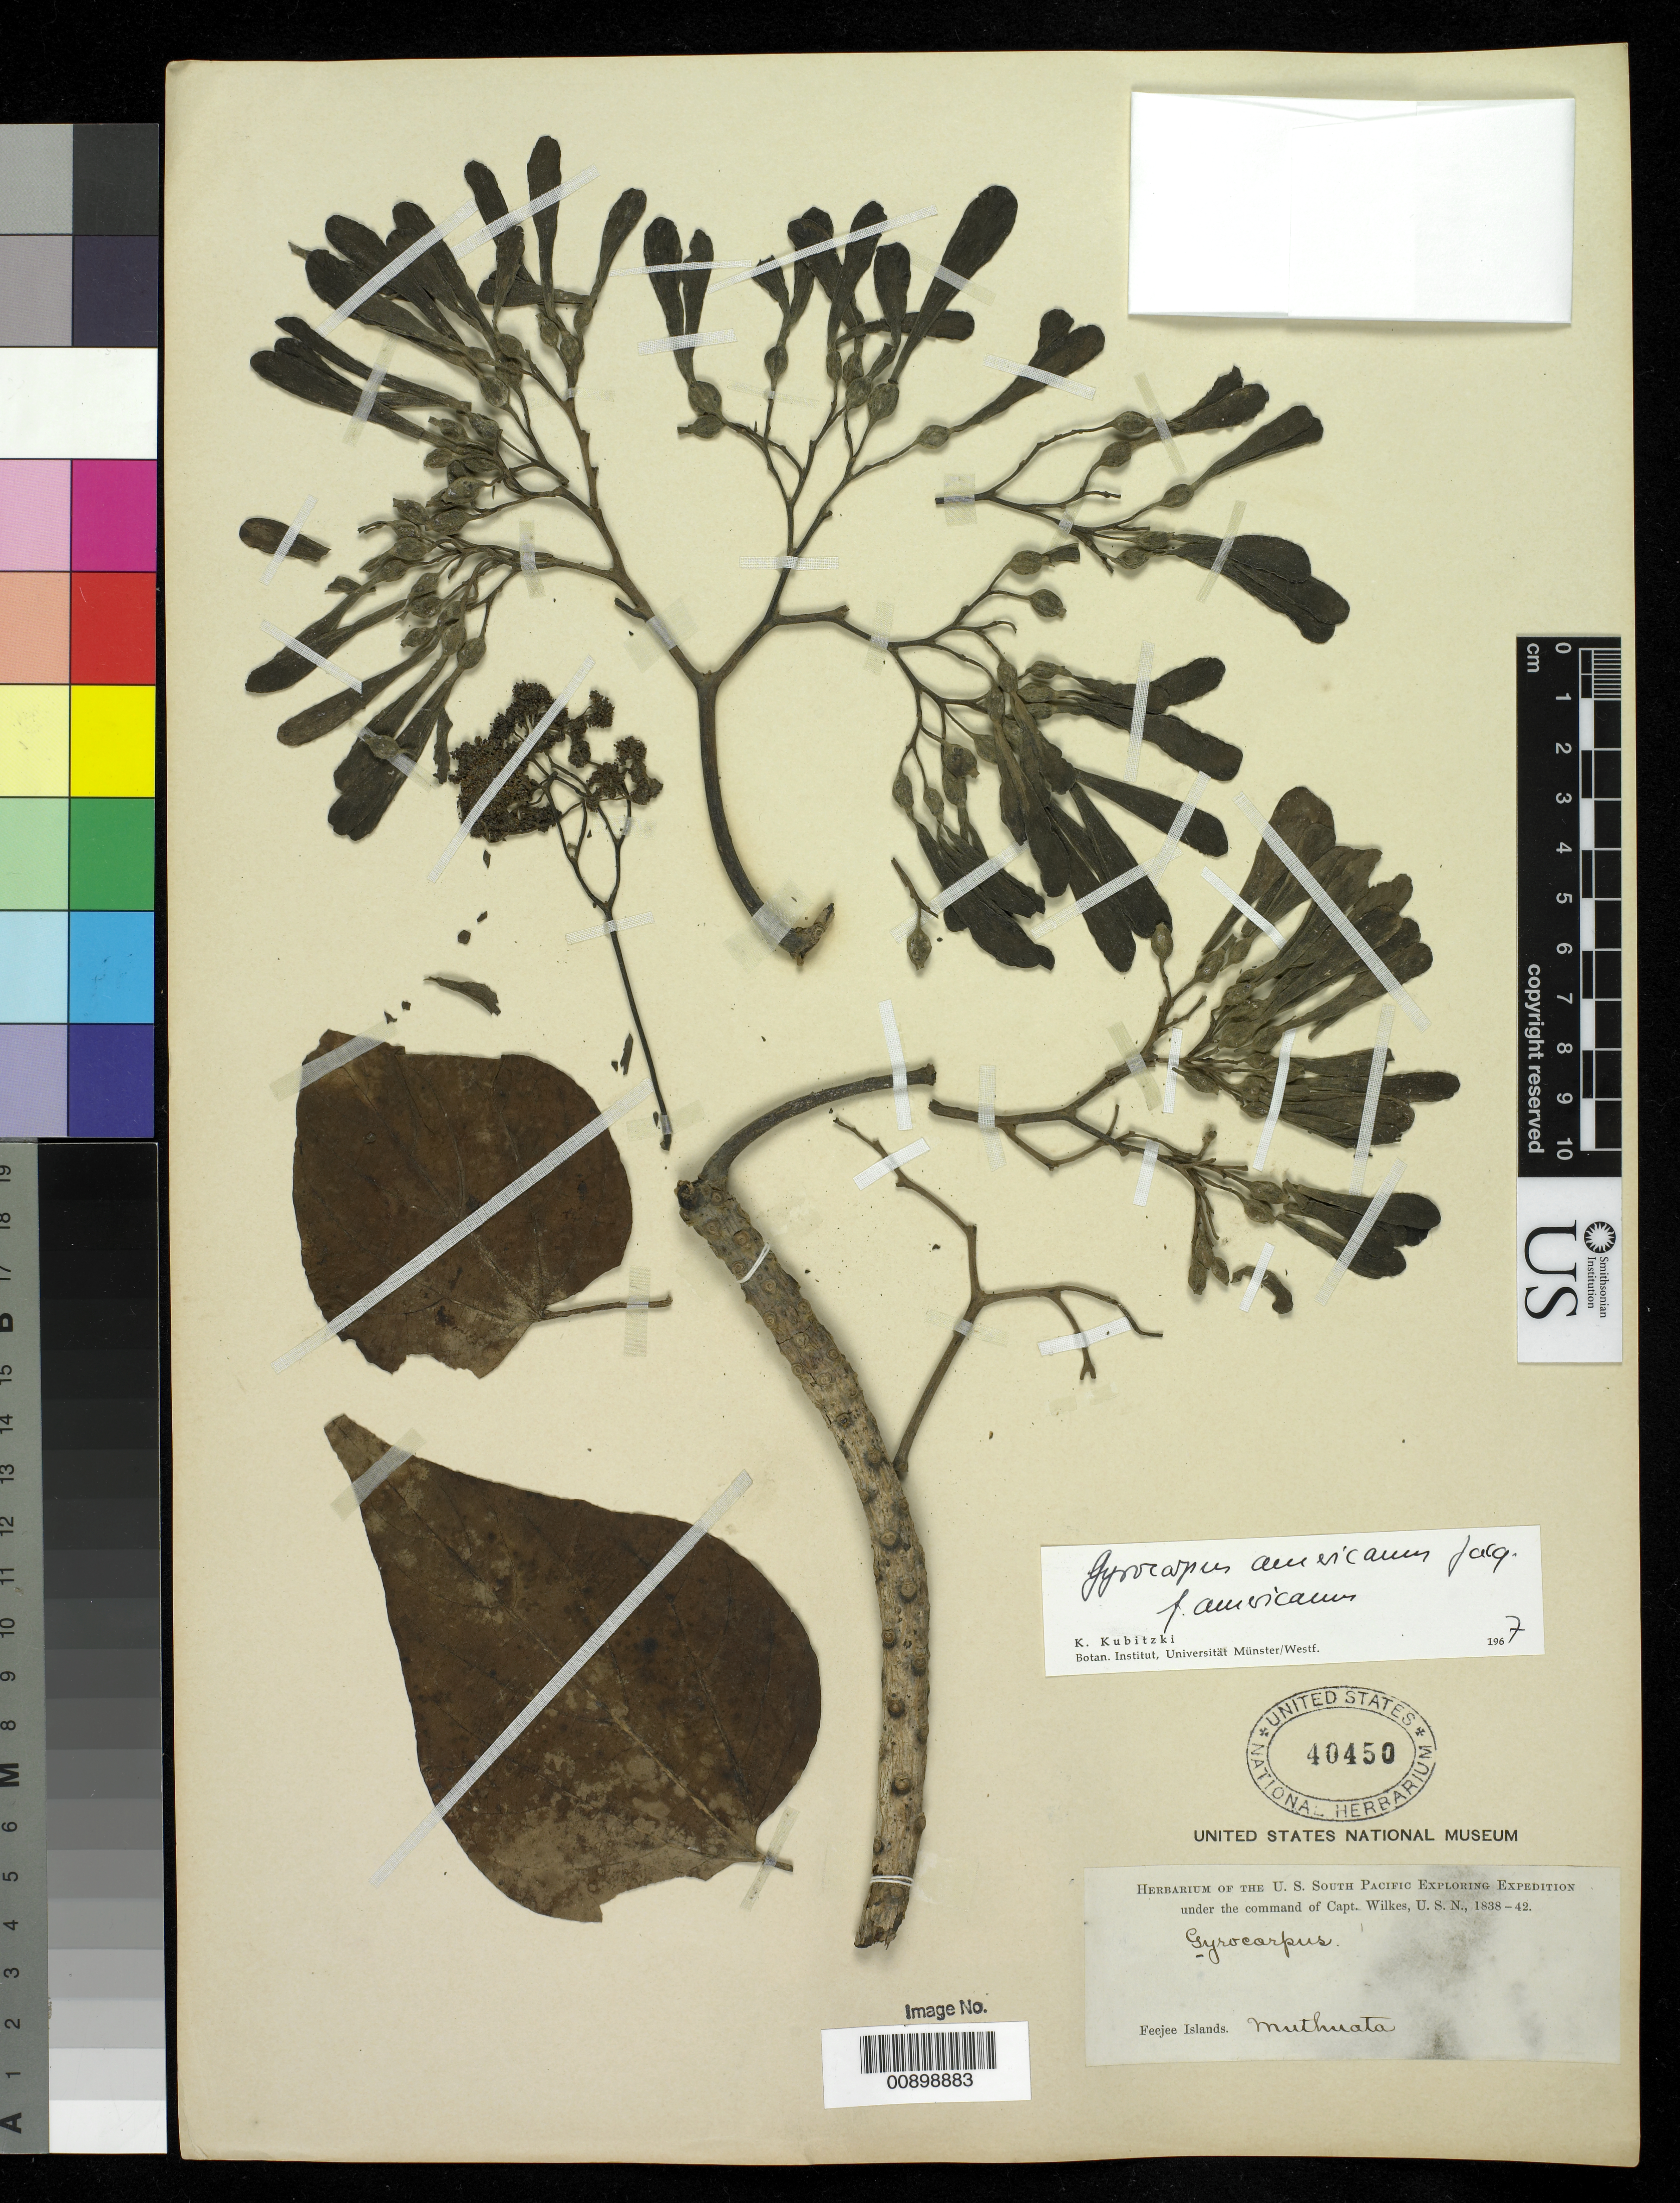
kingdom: Plantae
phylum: Tracheophyta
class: Magnoliopsida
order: Laurales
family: Hernandiaceae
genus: Gyrocarpus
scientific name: Gyrocarpus americanus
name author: Jacq.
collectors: Wilkes Explor. Exped.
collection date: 1838/1842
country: Fiji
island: Macuata-i-Wai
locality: Feejee Islands Muthuata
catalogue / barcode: US 40450